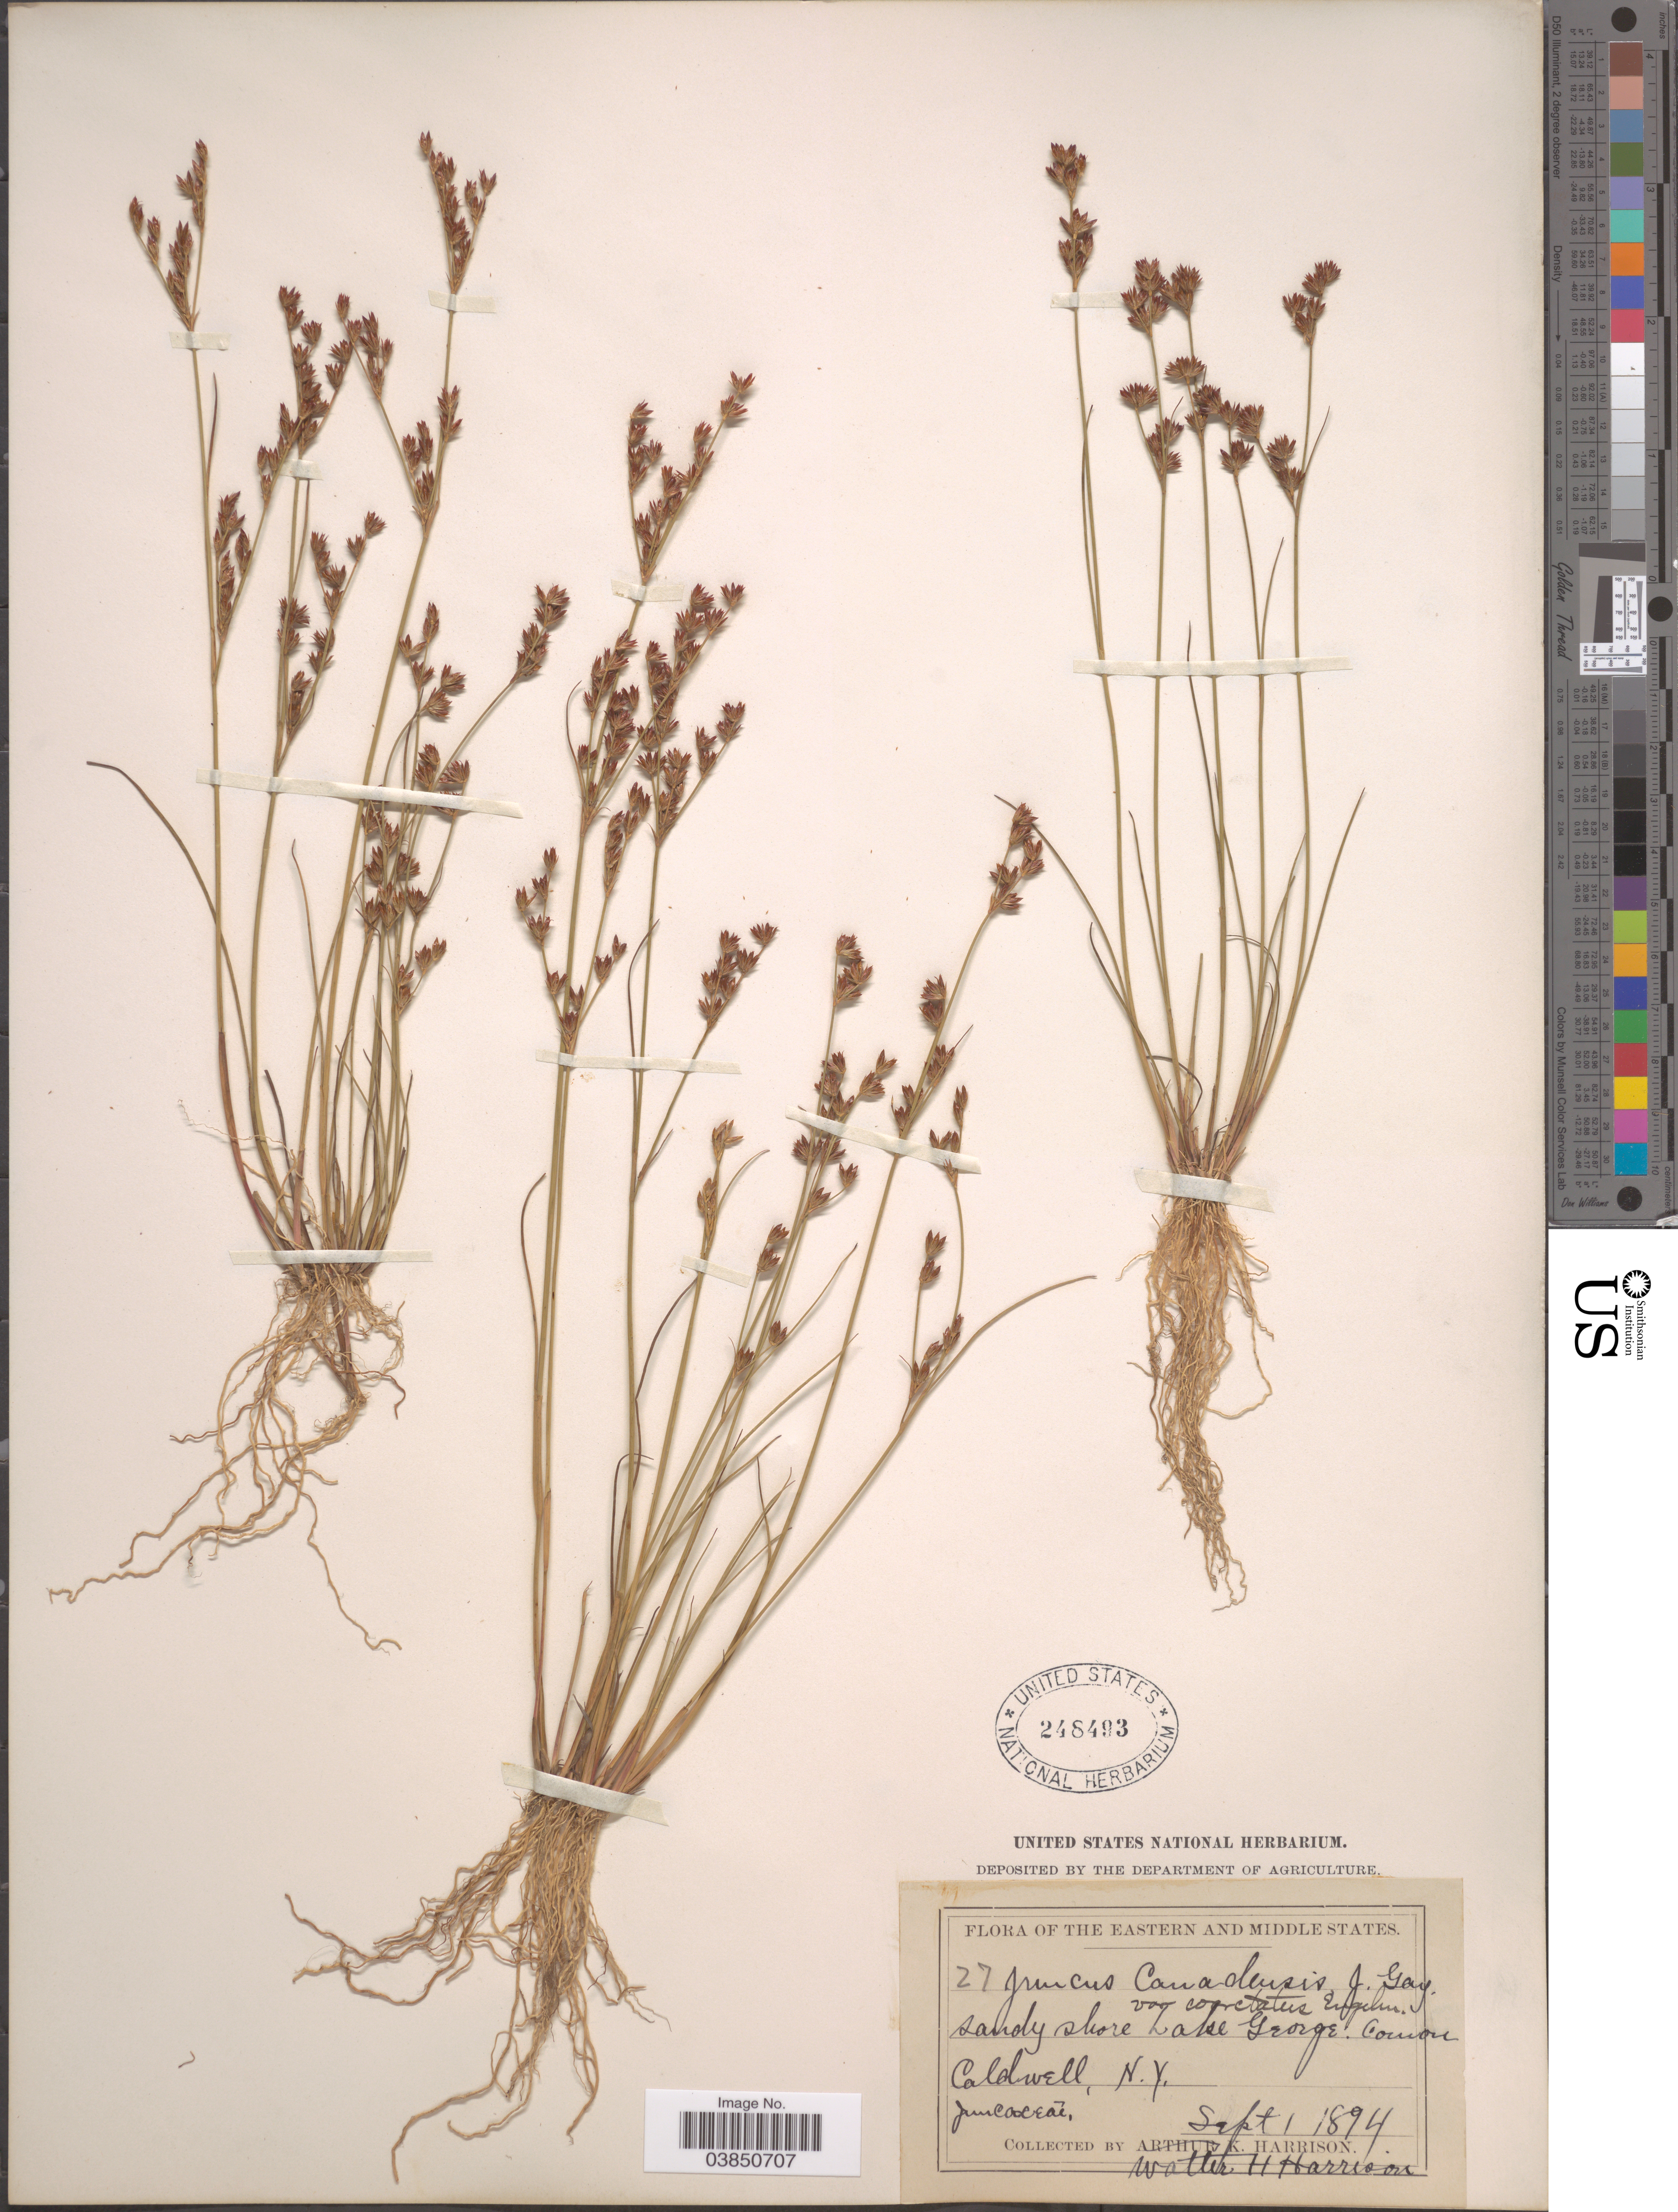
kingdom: Plantae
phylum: Tracheophyta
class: Liliopsida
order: Poales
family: Juncaceae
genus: Juncus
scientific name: Juncus brevicaudatus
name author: (Engelm.) Fernald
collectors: W. H. Harrison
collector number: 27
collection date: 1894-09-01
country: United States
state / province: New York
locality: The Eastern and Middle States. Sandy shore Lake George. Caldwell.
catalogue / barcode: US 248493